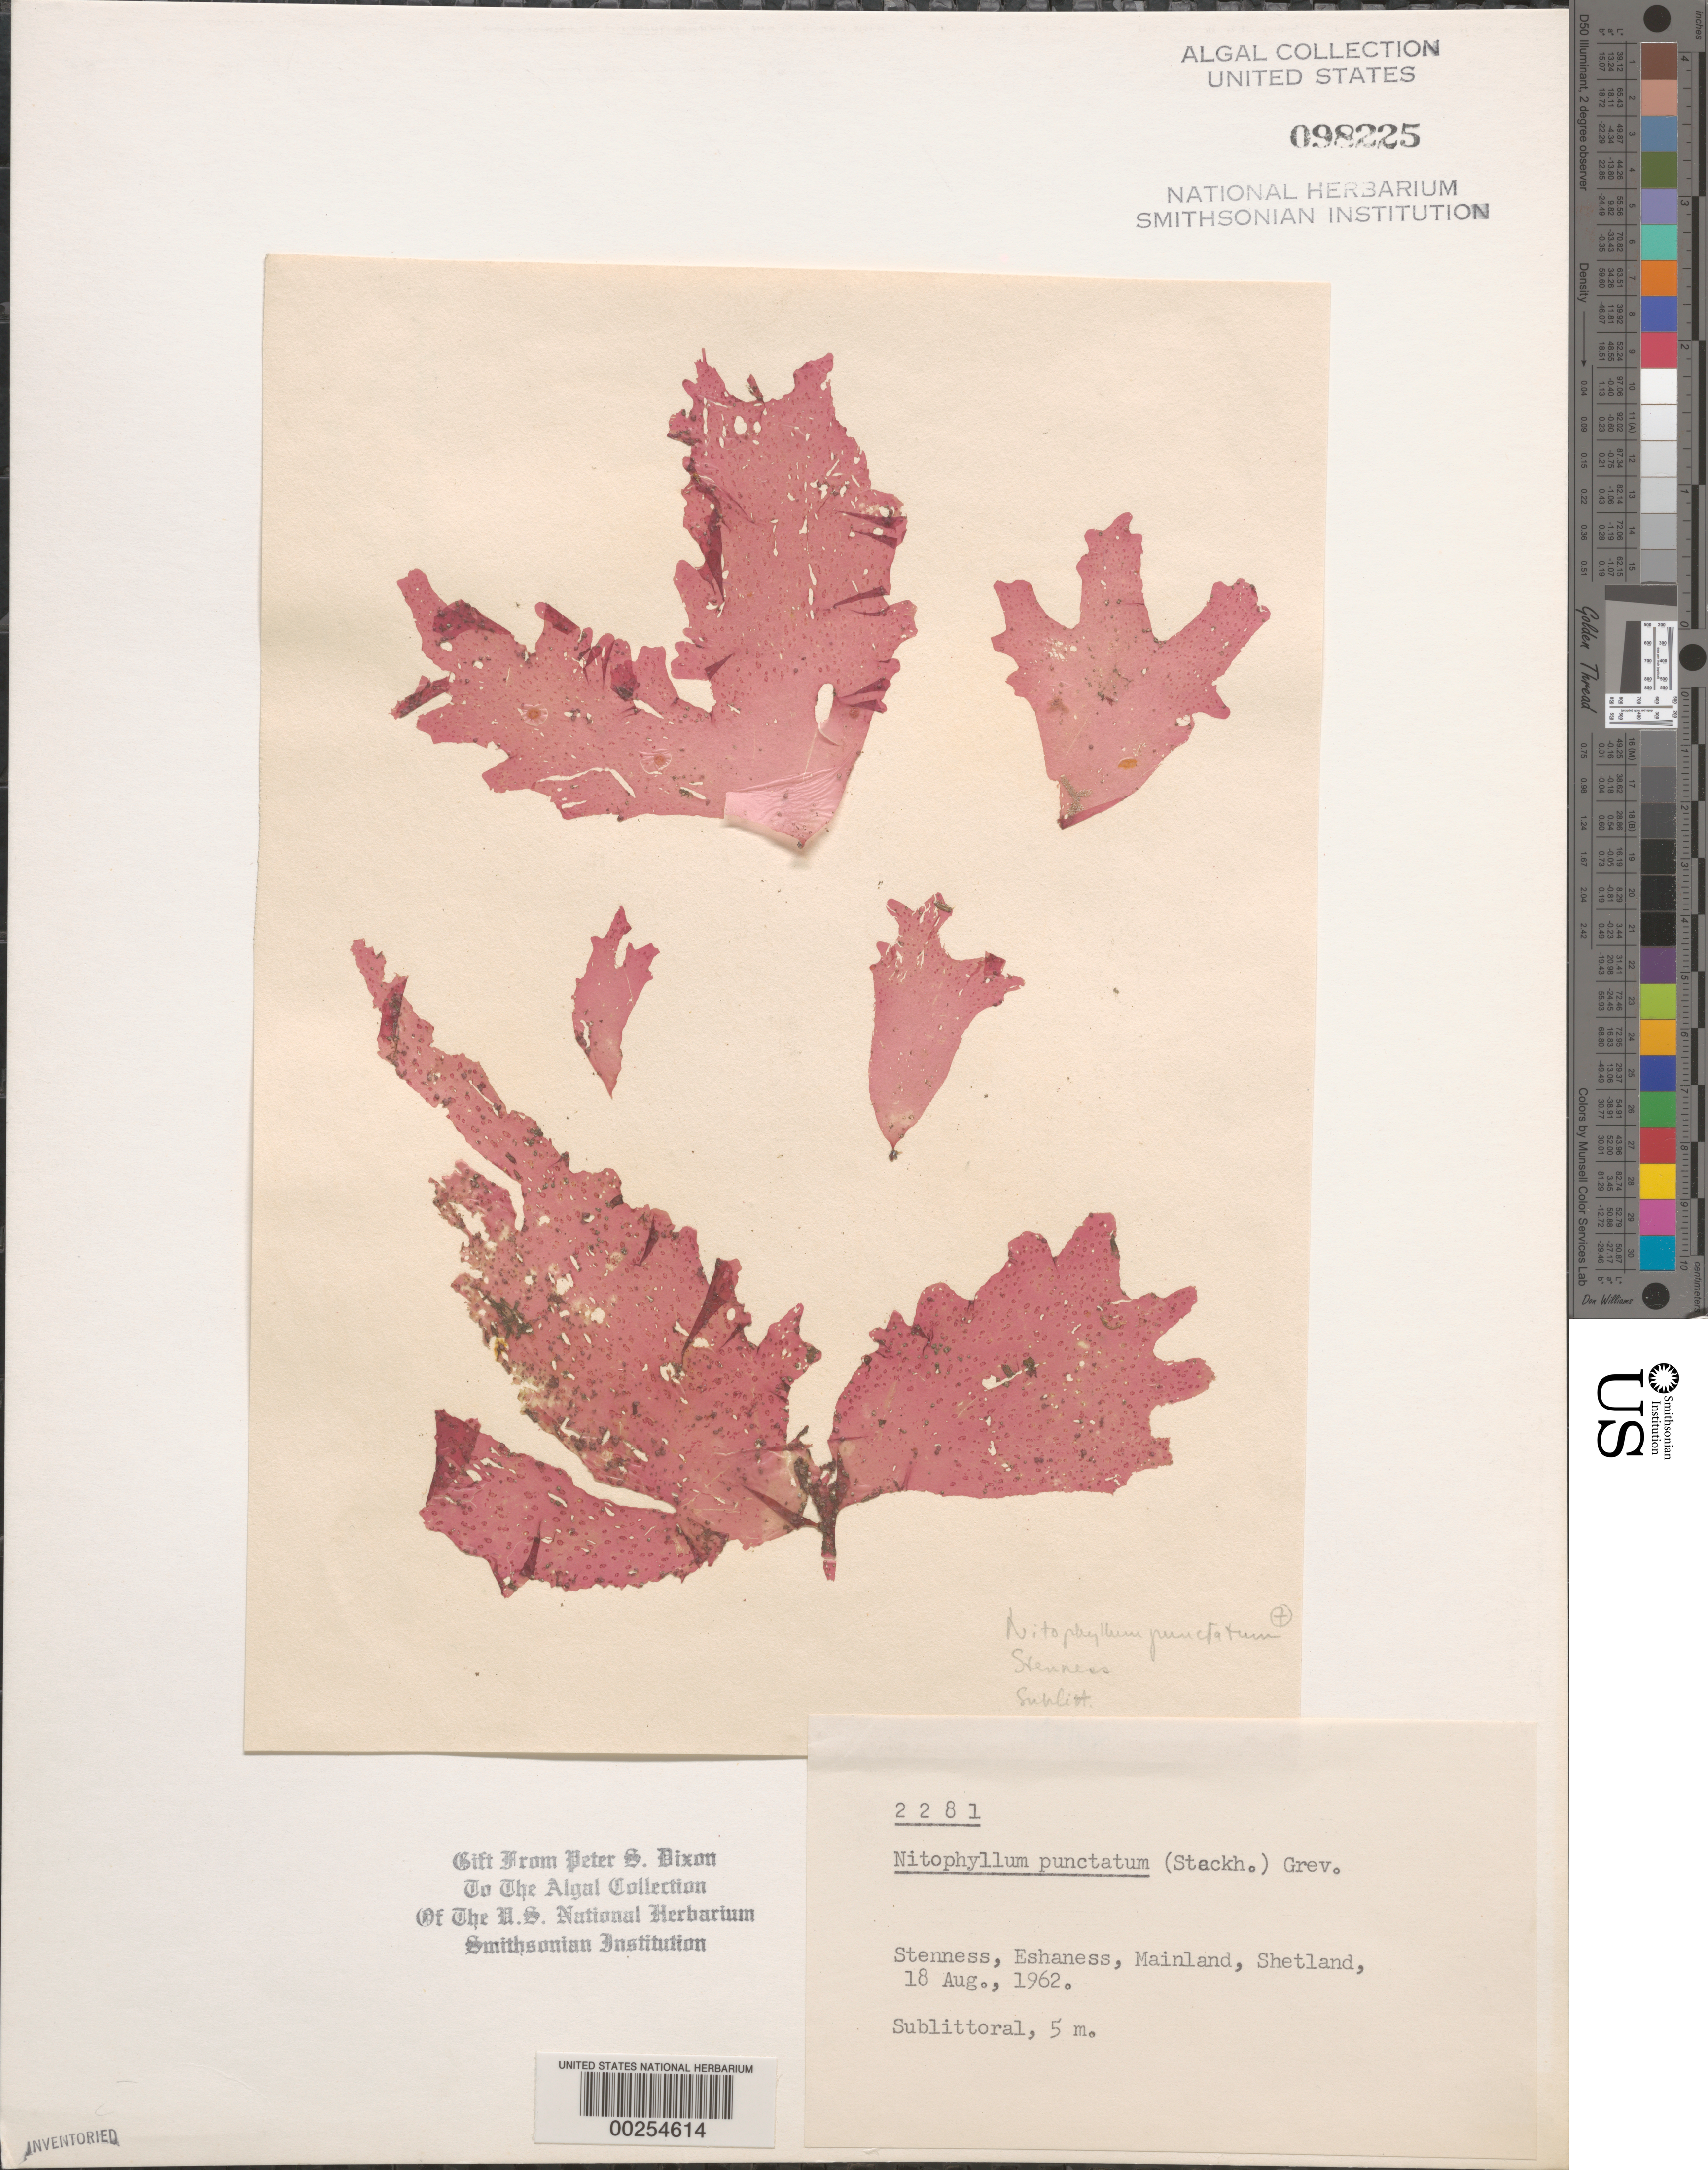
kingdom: Plantae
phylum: Rhodophyta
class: Florideophyceae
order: Ceramiales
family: Delesseriaceae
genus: Nitophyllum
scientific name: Nitophyllum punctatum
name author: (Stackh.) Grev.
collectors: P. S. Dixon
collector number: PSD 2281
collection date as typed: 18 Aug 1962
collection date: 1962-08-18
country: United Kingdom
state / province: Scotland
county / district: Shetland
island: Mainland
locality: Stenness, Eshaness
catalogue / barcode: US 98225